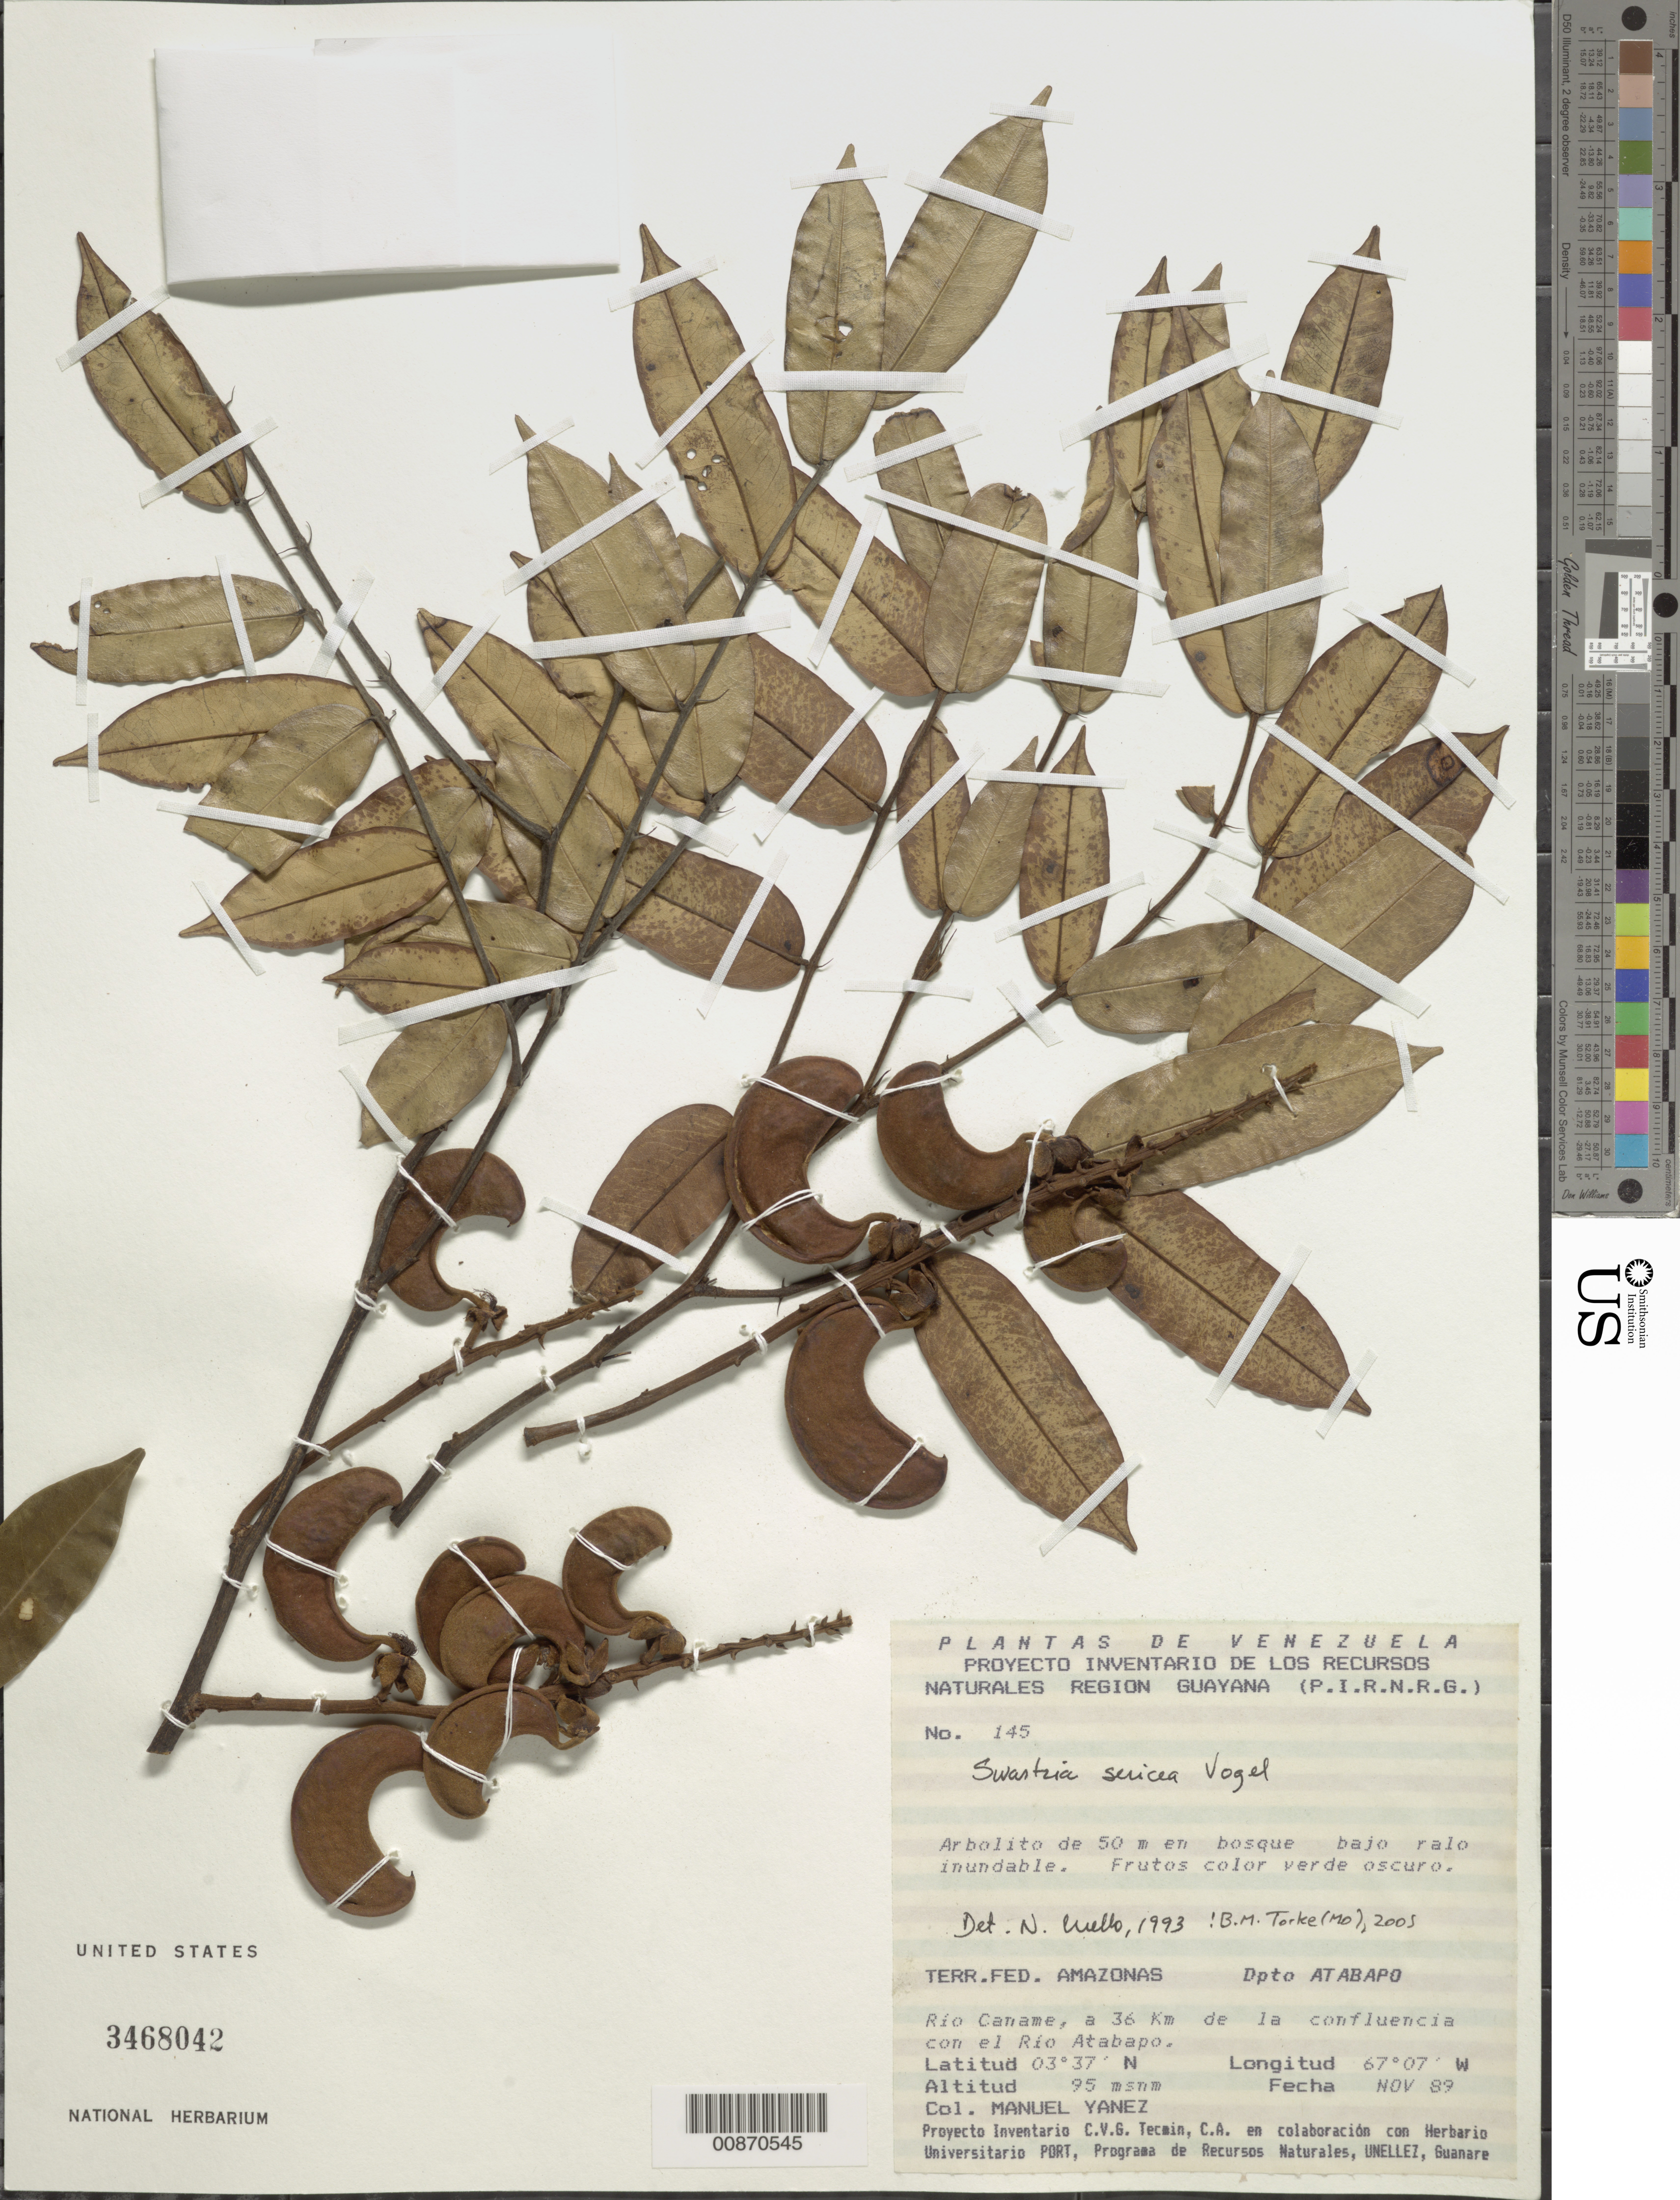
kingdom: Plantae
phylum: Tracheophyta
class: Magnoliopsida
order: Fabales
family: Fabaceae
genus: Swartzia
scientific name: Swartzia sericea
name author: Vogel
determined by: Torke, B. M., (MO)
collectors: M. Yanez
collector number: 145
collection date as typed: Nov-89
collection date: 1989-11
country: Venezuela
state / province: Amazonas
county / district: Atabapo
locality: Río Caname, a 36 km de la confluencia con el río Atabapo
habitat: Bosque bajo ralo inundable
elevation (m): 95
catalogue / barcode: US 3468042